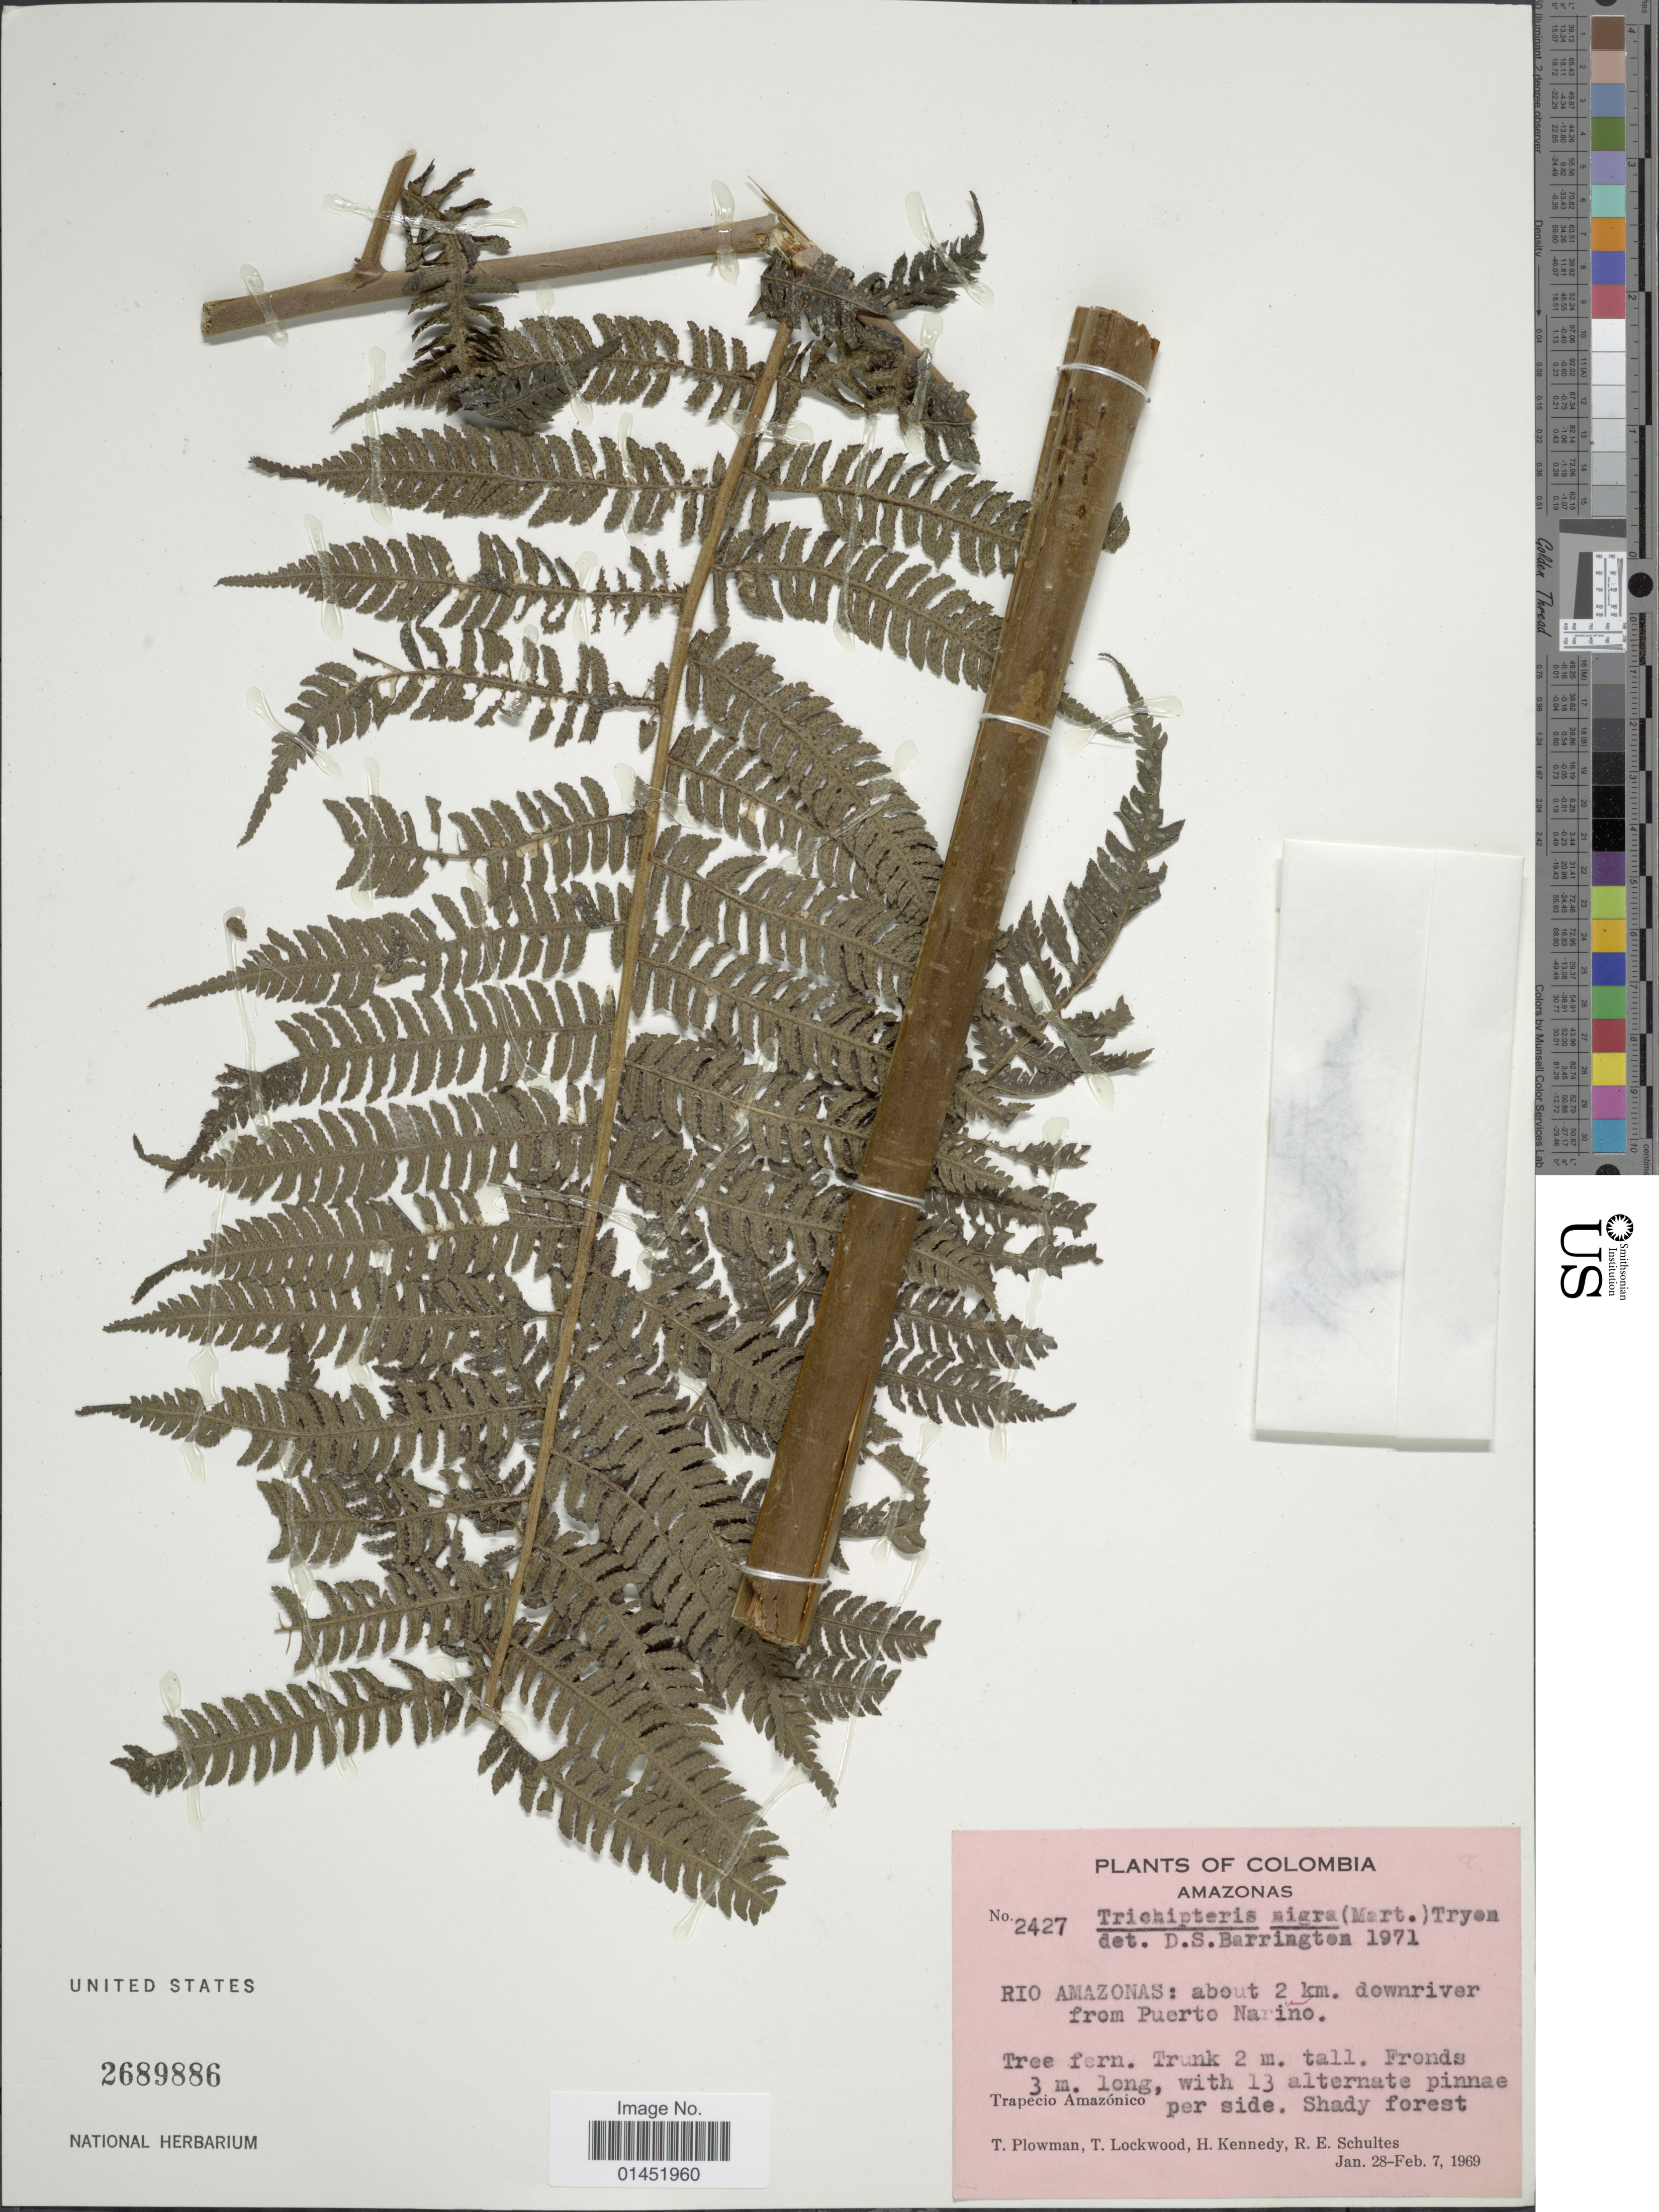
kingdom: Plantae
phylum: Tracheophyta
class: Polypodiopsida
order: Cyatheales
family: Cyatheaceae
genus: Cyathea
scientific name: Cyathea lasiosora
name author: (Mett. ex Kuhn) Domin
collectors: T. Plowman, T. Lockwood, H. Kennedy & R. E. Schultes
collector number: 2427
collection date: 1969-01-28/1969-02-07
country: Colombia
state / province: Amazônas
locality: Rio Amazonas: about 2 km. downriver from Puerto Narino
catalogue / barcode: US 2689886